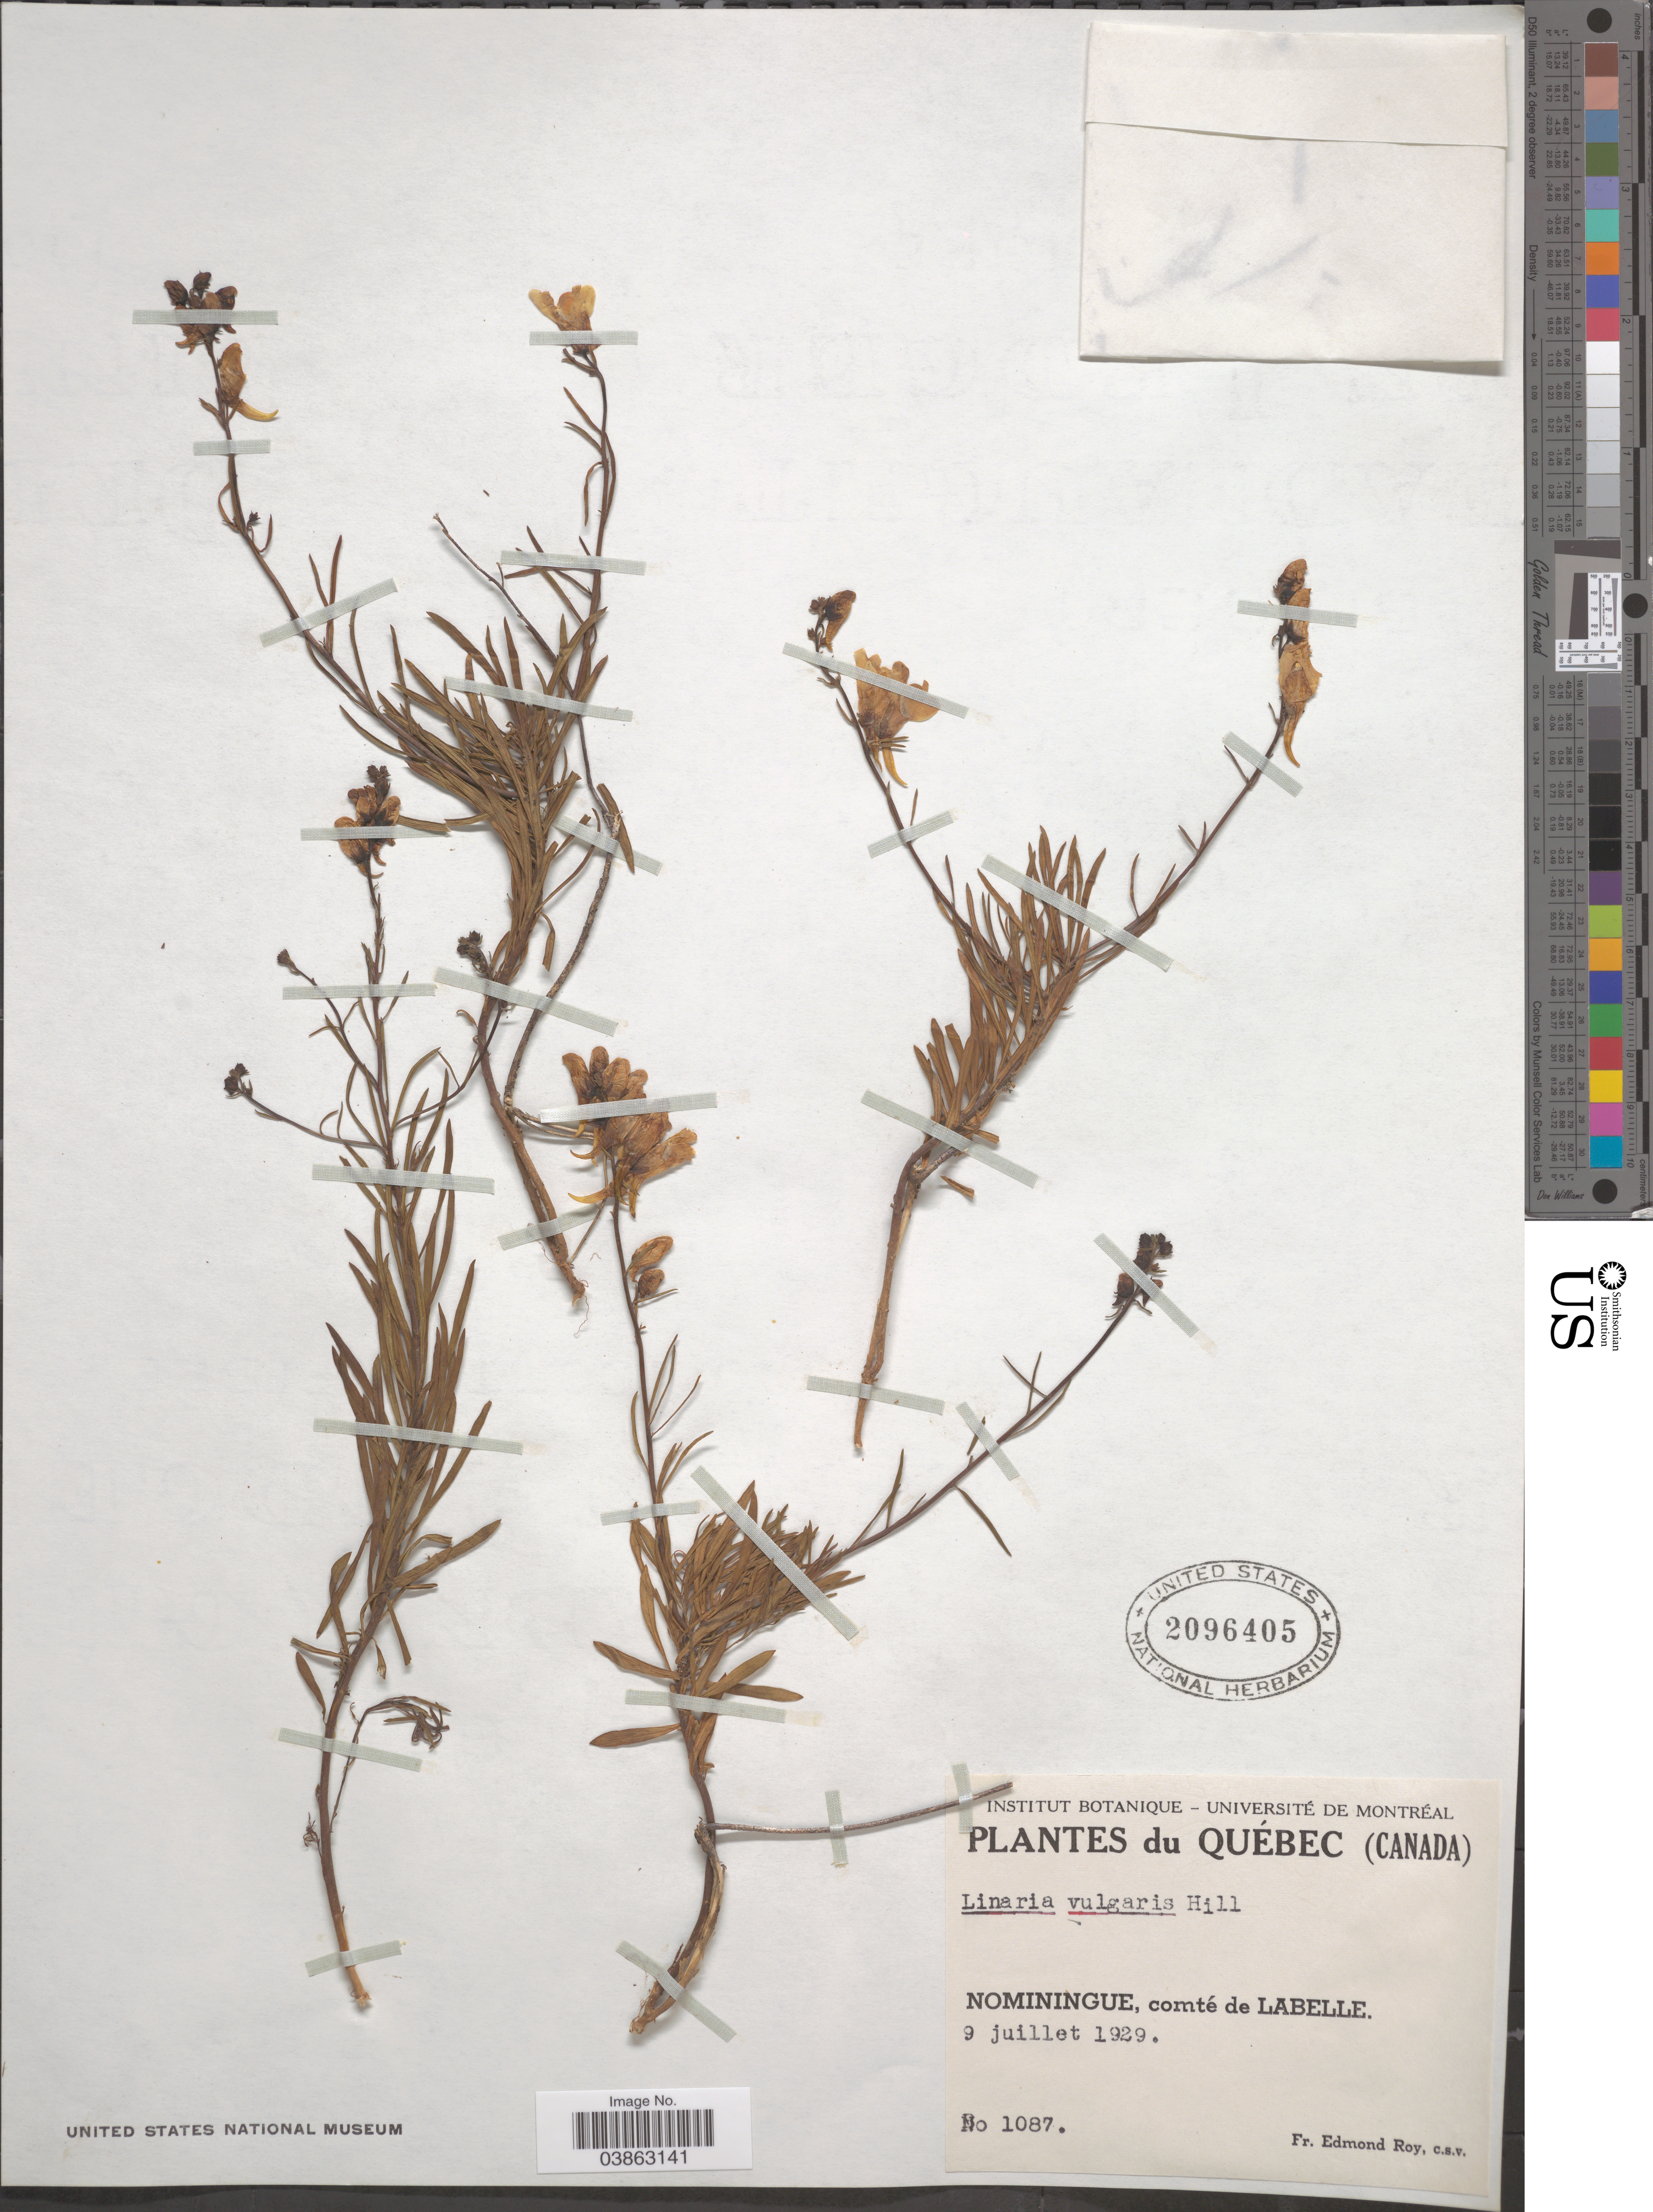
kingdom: Plantae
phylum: Tracheophyta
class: Magnoliopsida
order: Lamiales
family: Plantaginaceae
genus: Linaria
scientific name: Linaria vulgaris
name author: Mill.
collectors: E. Roy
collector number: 1087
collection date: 1929-07-09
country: Canada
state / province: Quebec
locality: Nominingue, comté de Labelle.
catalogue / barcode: US 2096405